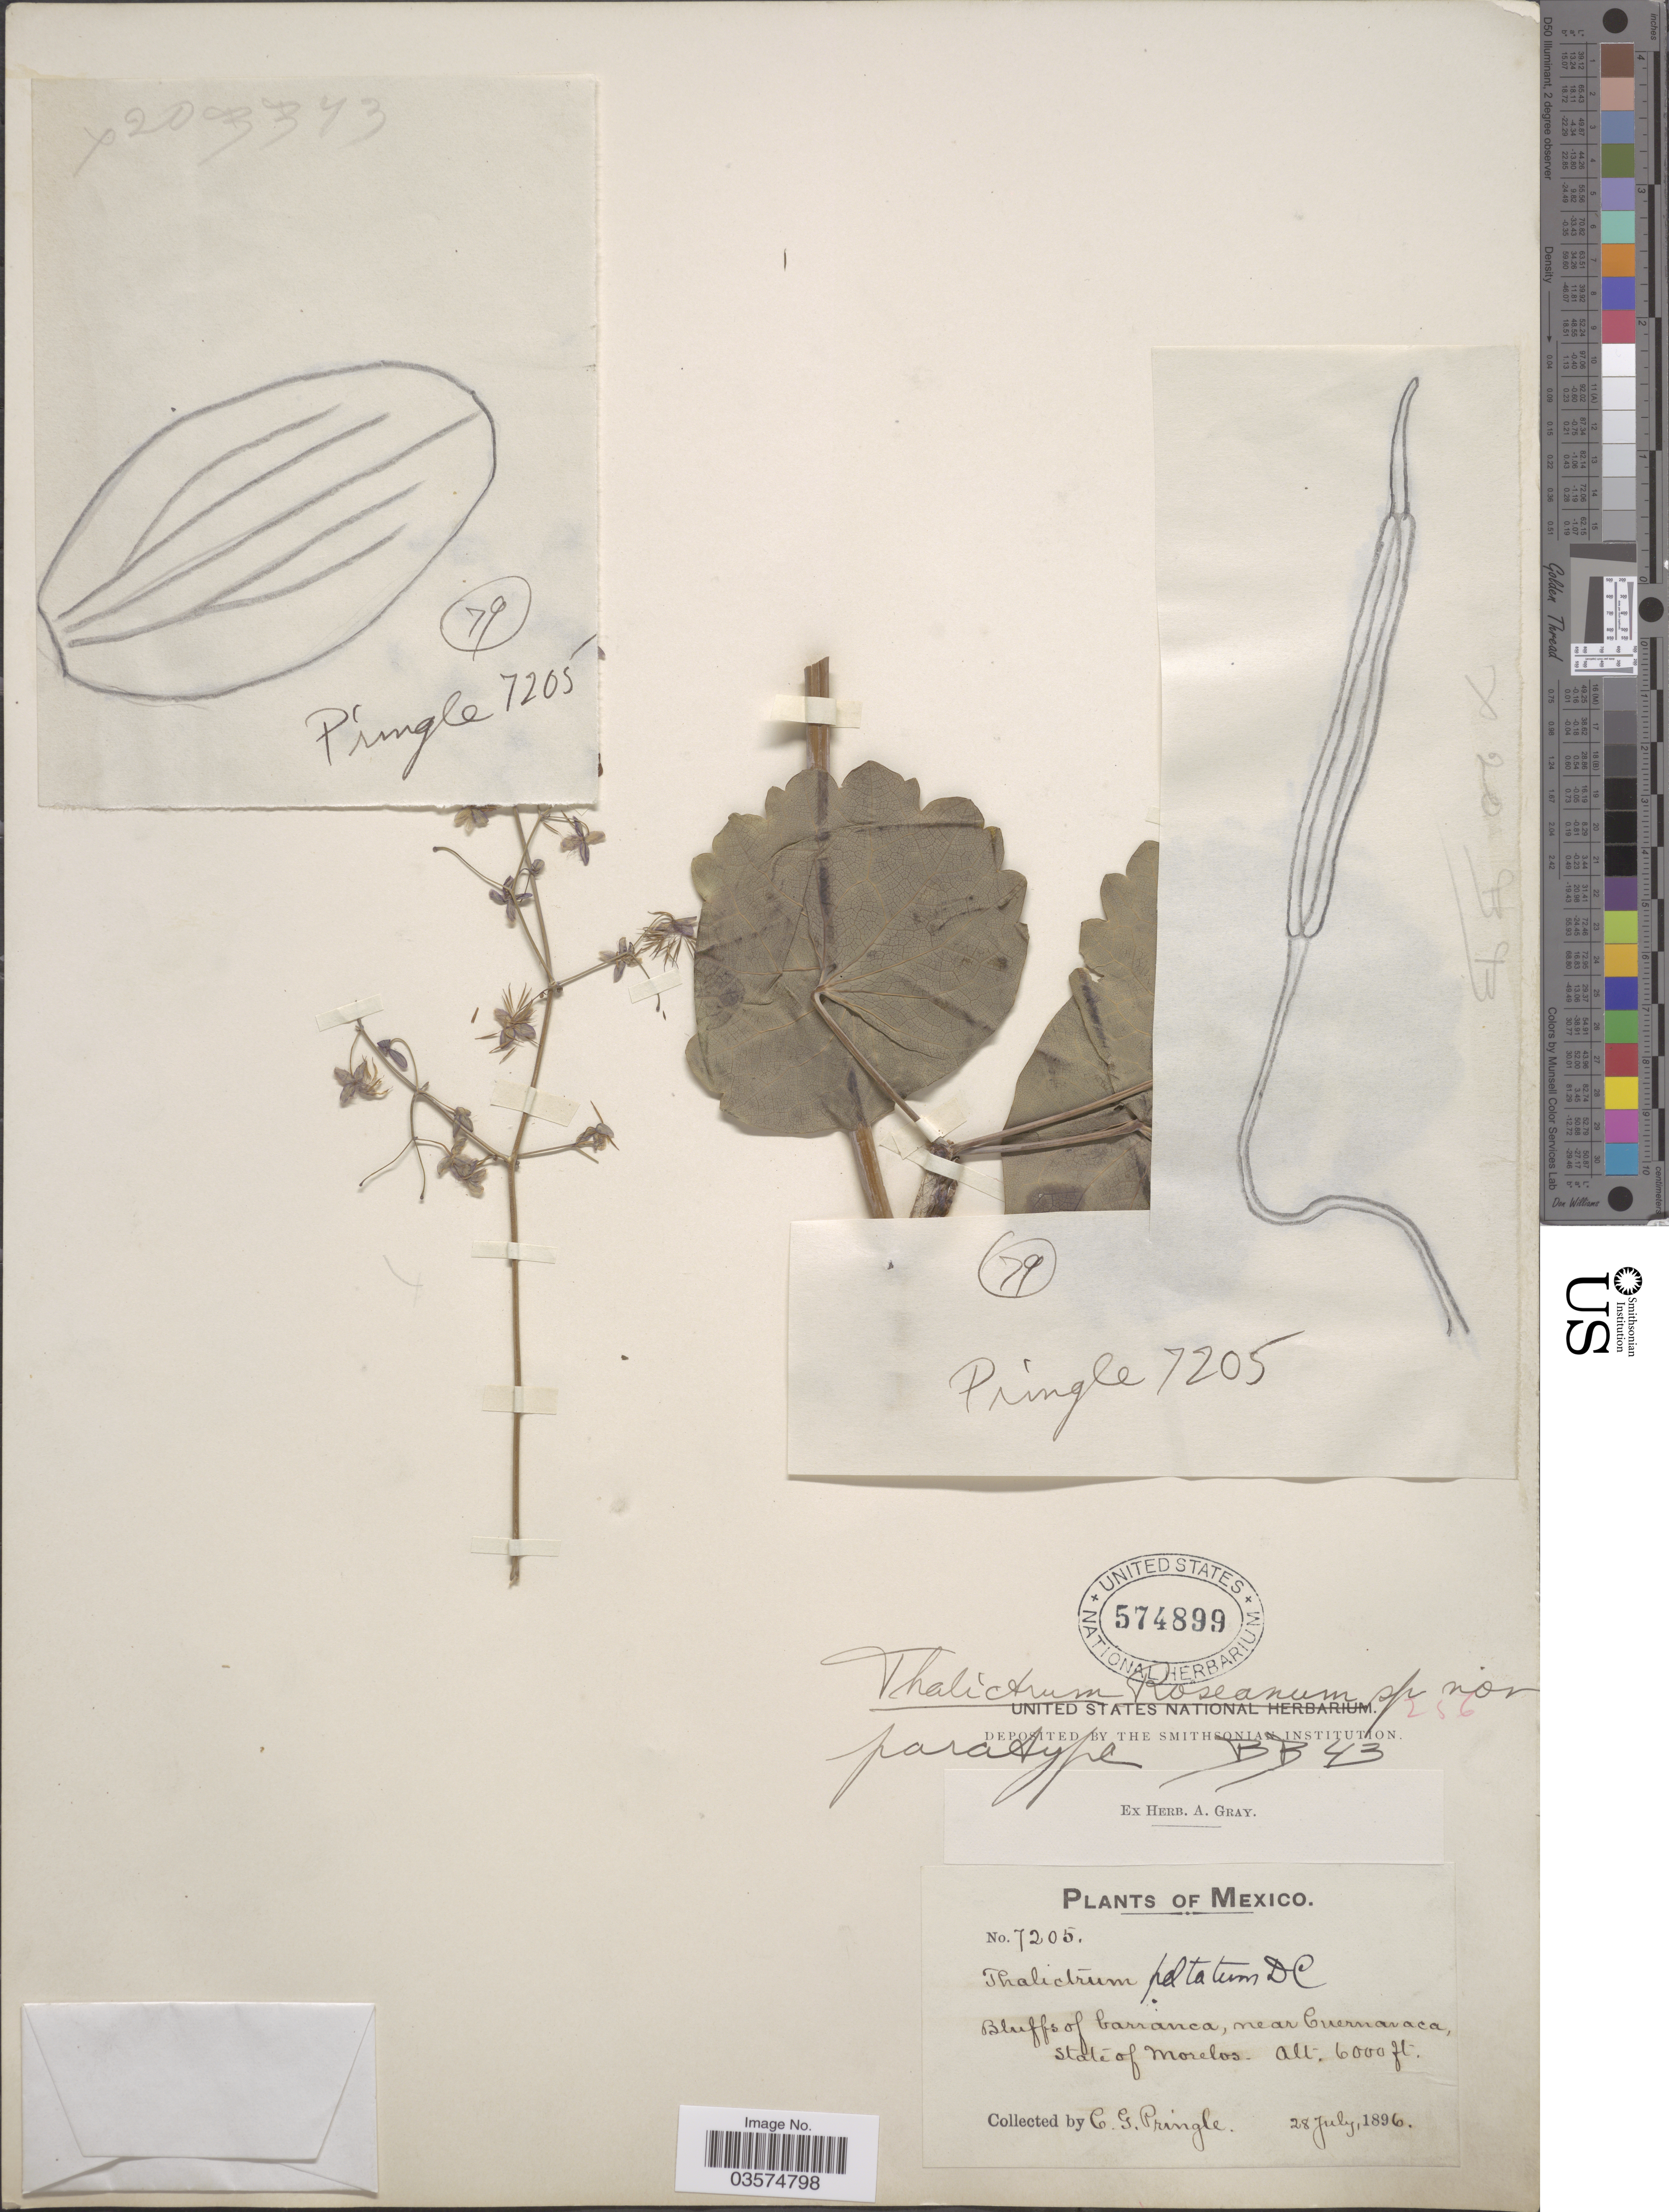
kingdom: Plantae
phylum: Tracheophyta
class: Magnoliopsida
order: Ranunculales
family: Ranunculaceae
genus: Thalictrum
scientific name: Thalictrum roseanum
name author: B. Boivin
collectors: C. G. Pringle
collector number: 7205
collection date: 1896-07-28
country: Mexico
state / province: Morelos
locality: Bluffs of barranca, near Cuernavaca.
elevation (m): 1829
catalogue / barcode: US 574899